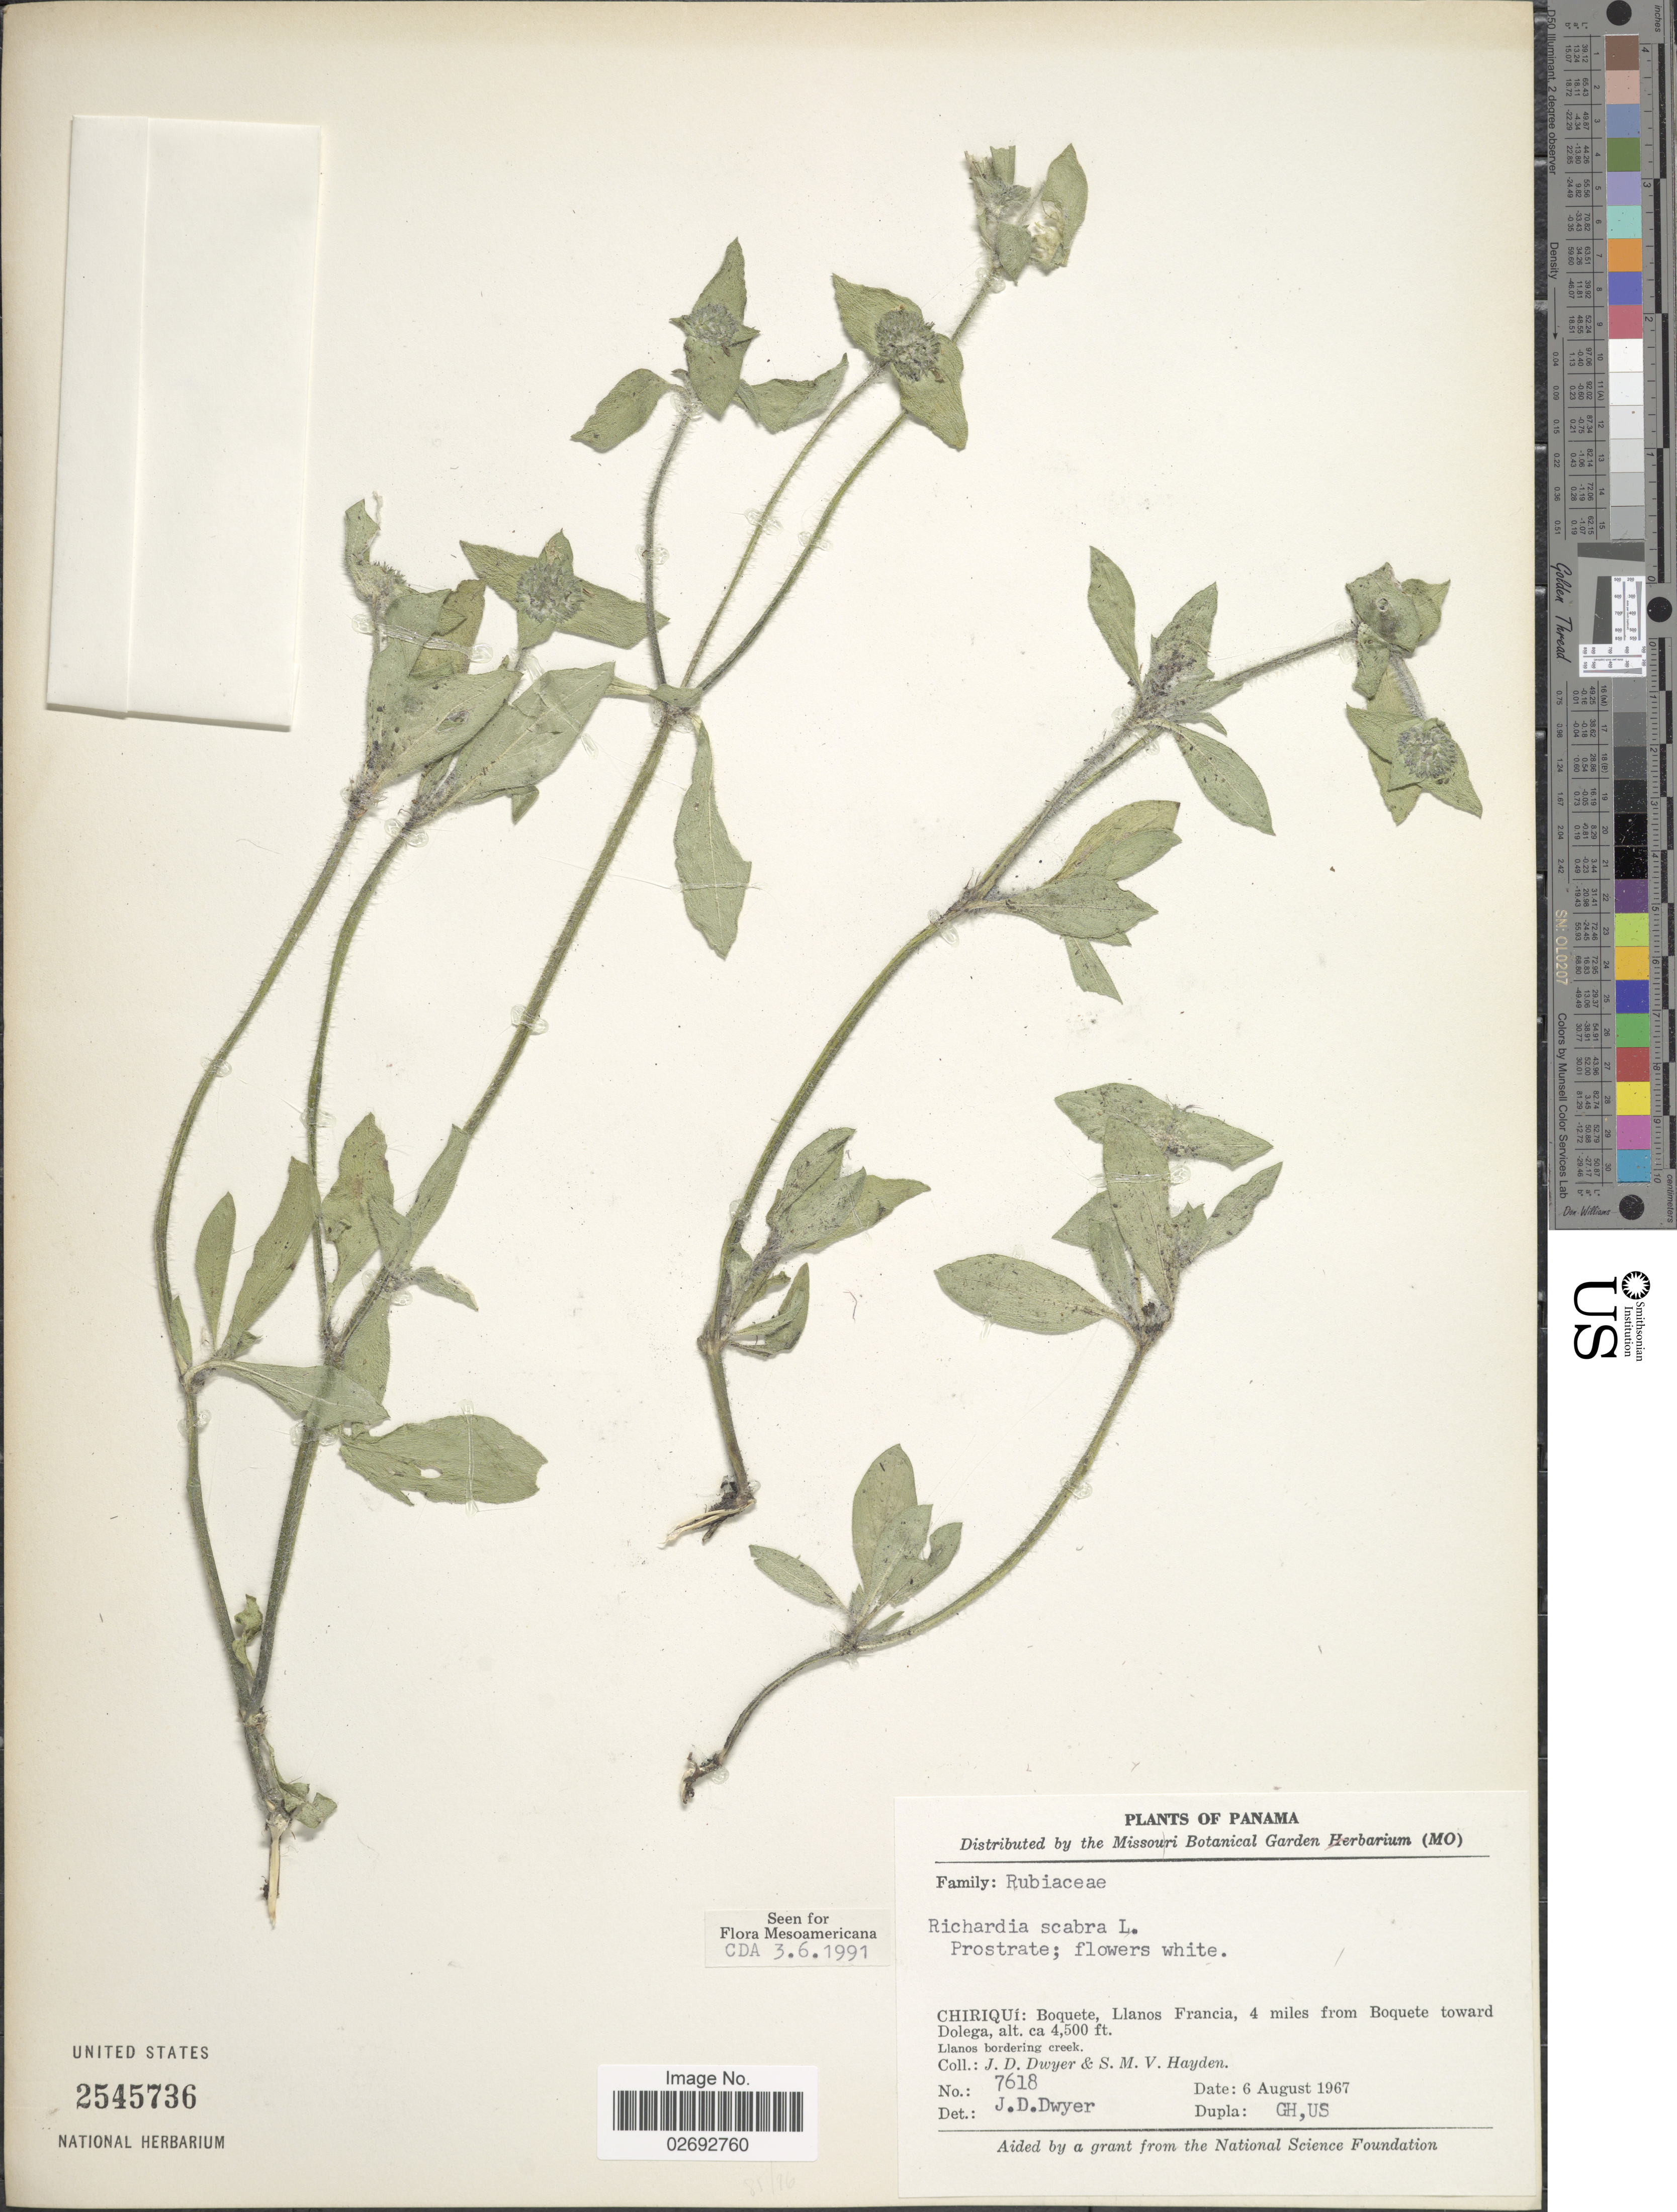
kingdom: Plantae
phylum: Tracheophyta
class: Magnoliopsida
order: Gentianales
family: Rubiaceae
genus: Richardia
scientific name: Richardia scabra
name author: L.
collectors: J. D. Dwyer & S. M. Hayden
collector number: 7618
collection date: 1967-08-06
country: Panama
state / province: Chiriqui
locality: Boquete, Llanos Francia, 4 miles from Boquete toward Dolegra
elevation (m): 1372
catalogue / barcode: US 2545736